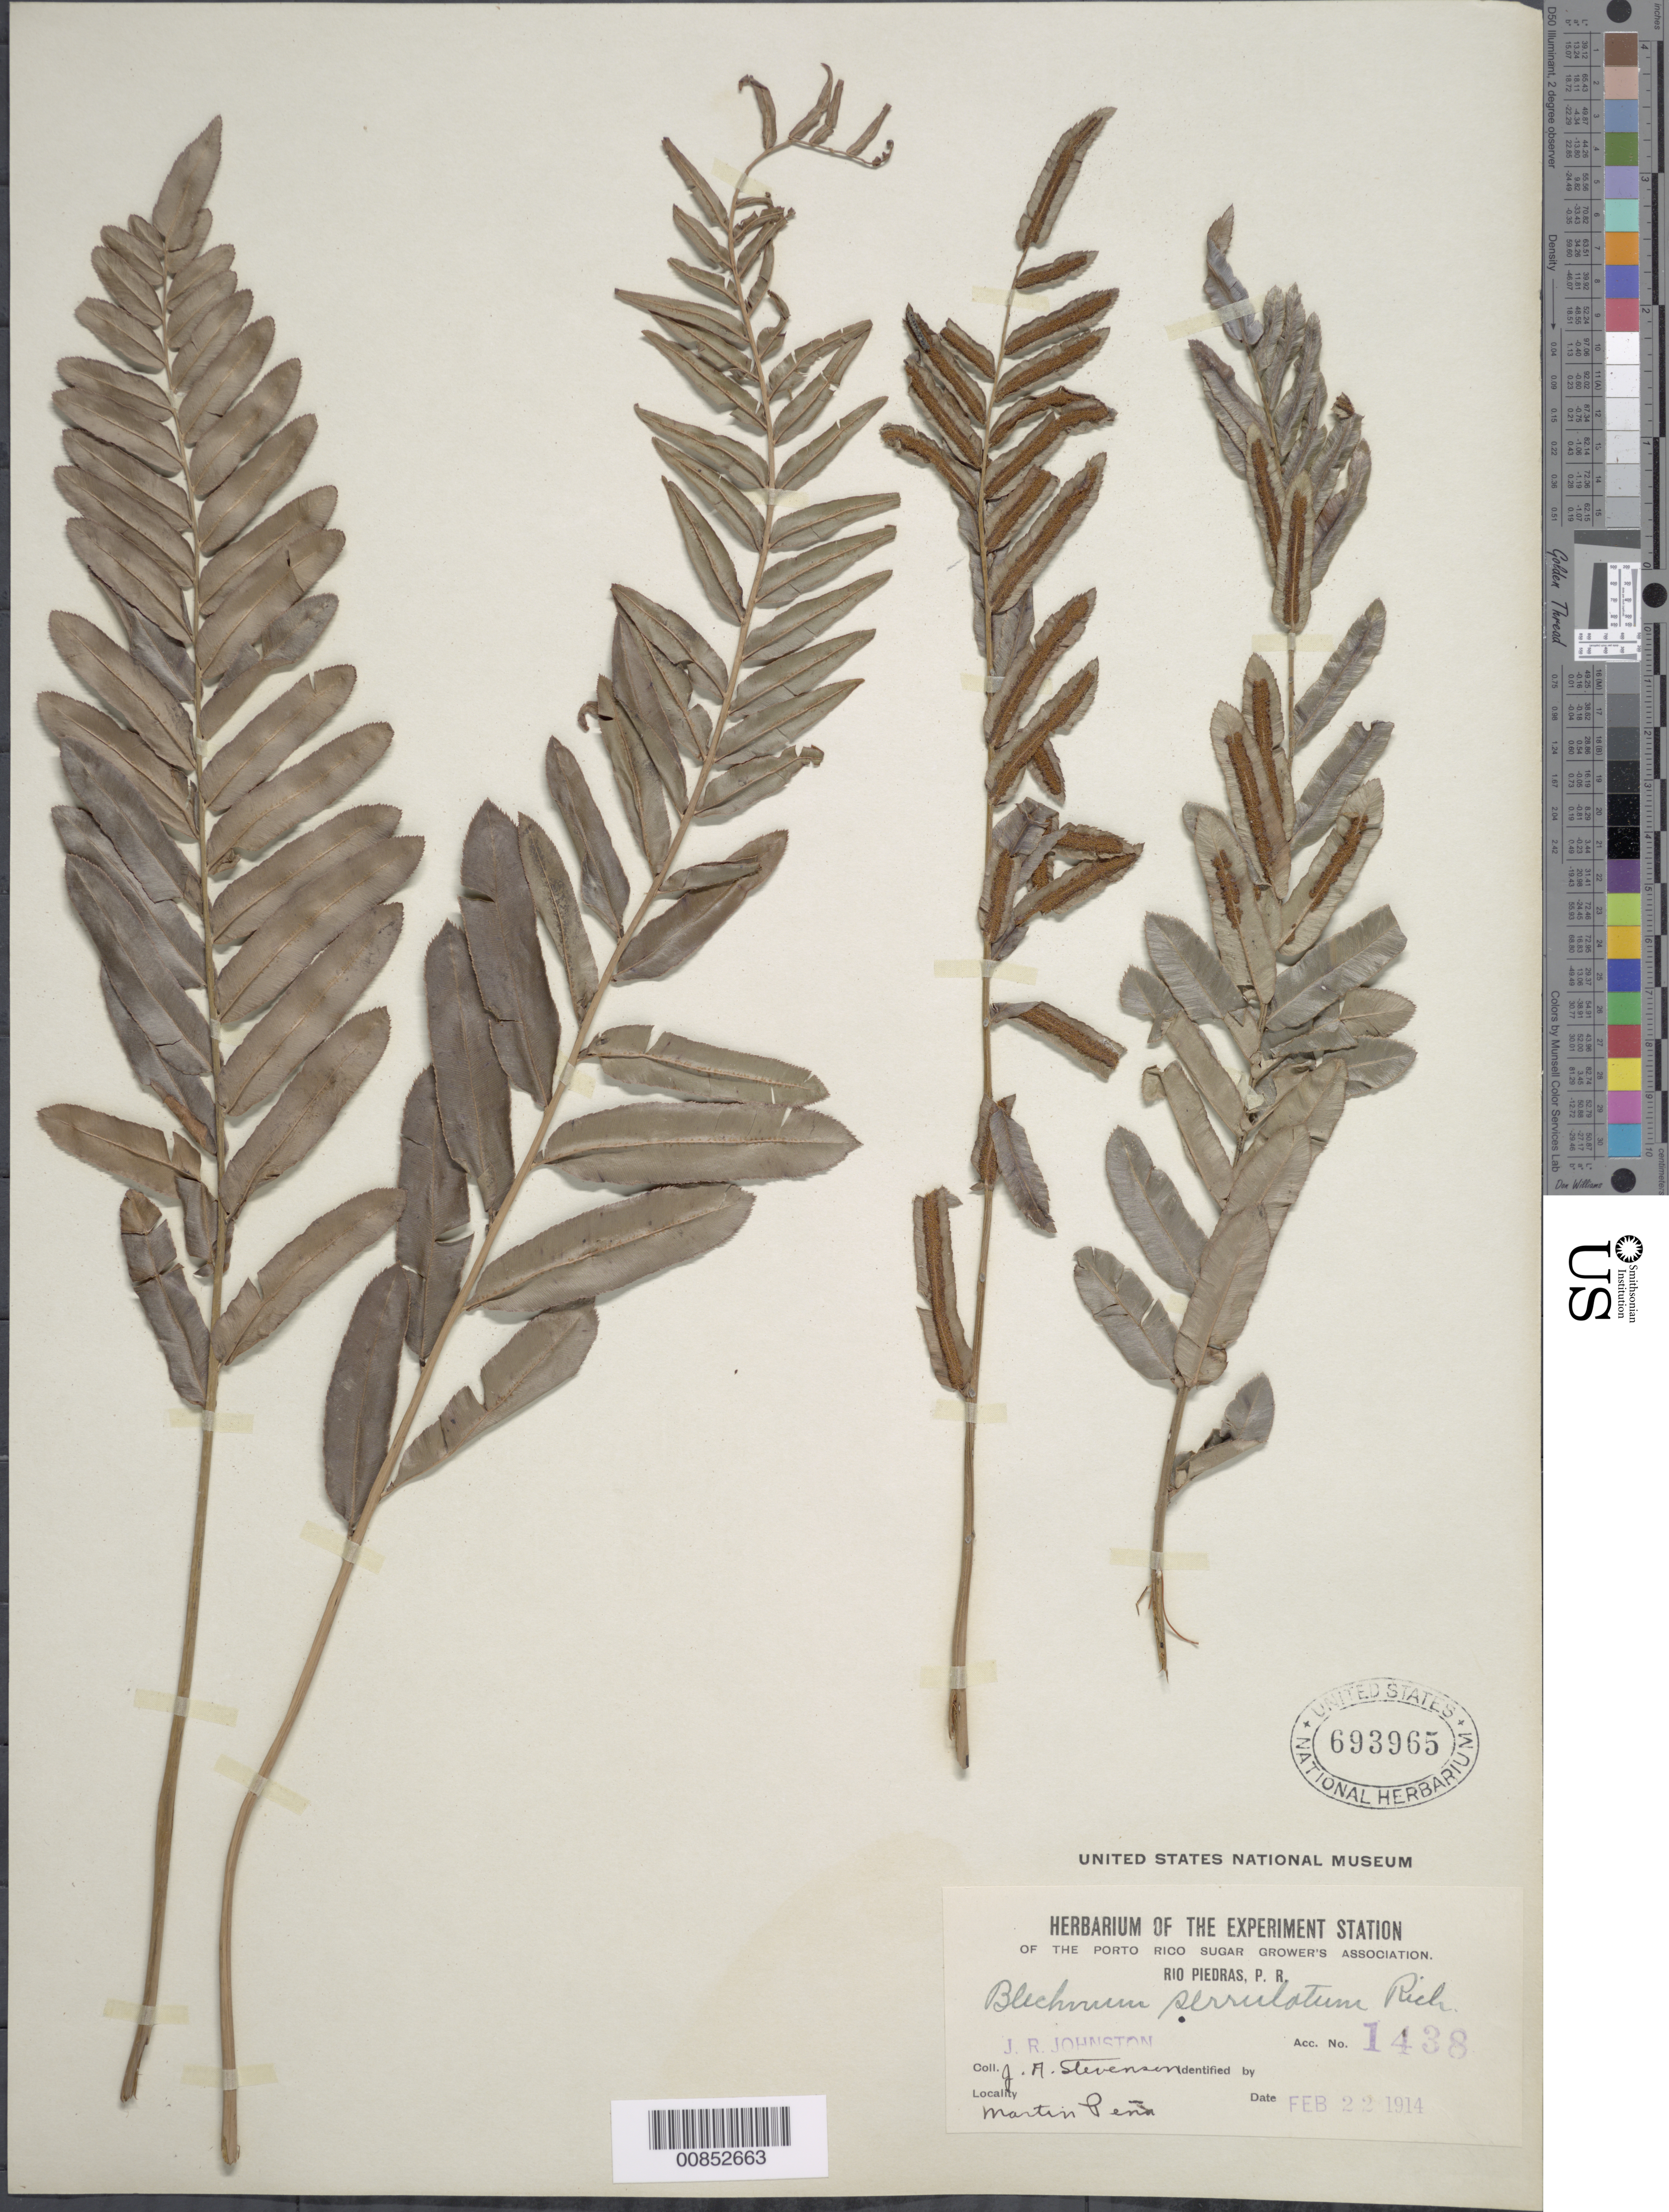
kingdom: Plantae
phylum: Tracheophyta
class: Polypodiopsida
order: Polypodiales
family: Blechnaceae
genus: Telmatoblechnum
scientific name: Telmatoblechnum serrulatum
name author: (Rich.) Perrie et al.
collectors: J. Johnston & J. A. Stevenson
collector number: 1438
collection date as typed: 22 Feb 1914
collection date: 1914-02-22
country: Puerto Rico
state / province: San Juan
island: Puerto Rico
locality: Río Piedras, Martin Peña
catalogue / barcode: US 693965